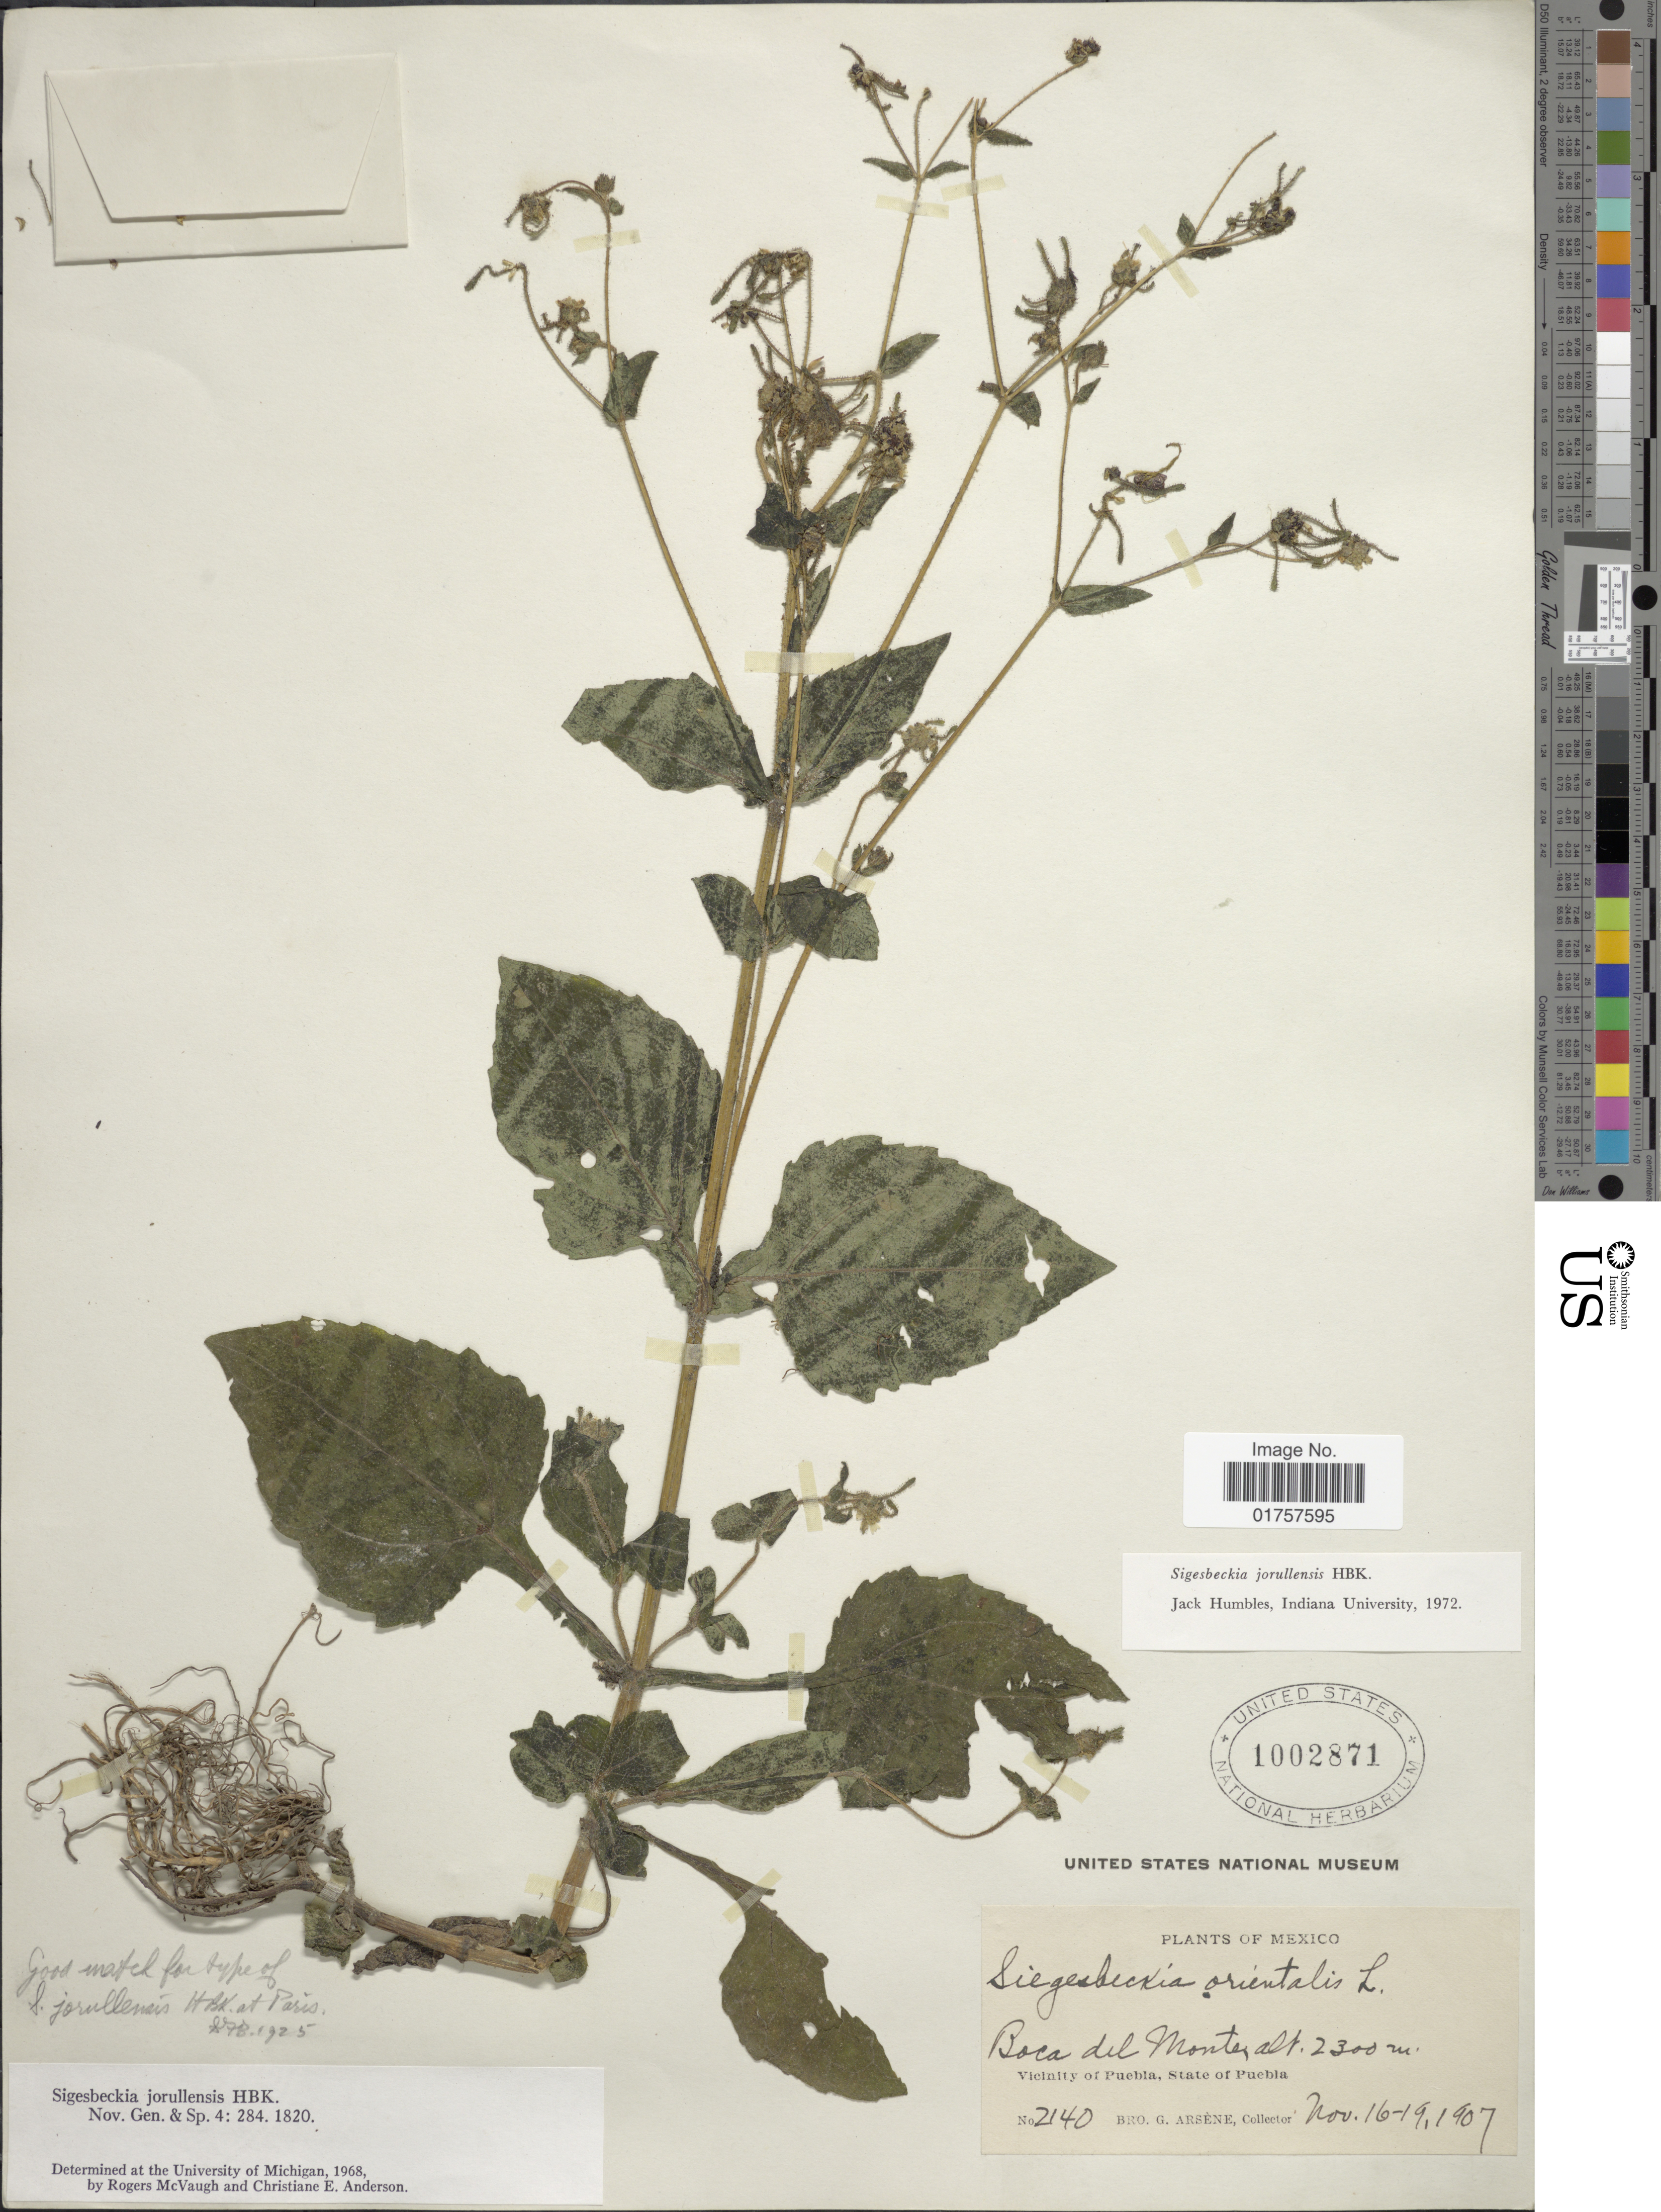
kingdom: Plantae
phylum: Tracheophyta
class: Magnoliopsida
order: Asterales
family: Asteraceae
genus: Sigesbeckia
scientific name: Sigesbeckia jorullensis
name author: Kunth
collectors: Bro. G. Arsène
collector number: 2740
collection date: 1907-11-16/1907-11-19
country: Mexico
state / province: Puebla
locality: Boca del Monte. Vicinity of Puebla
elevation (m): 2300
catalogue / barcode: US 1002871